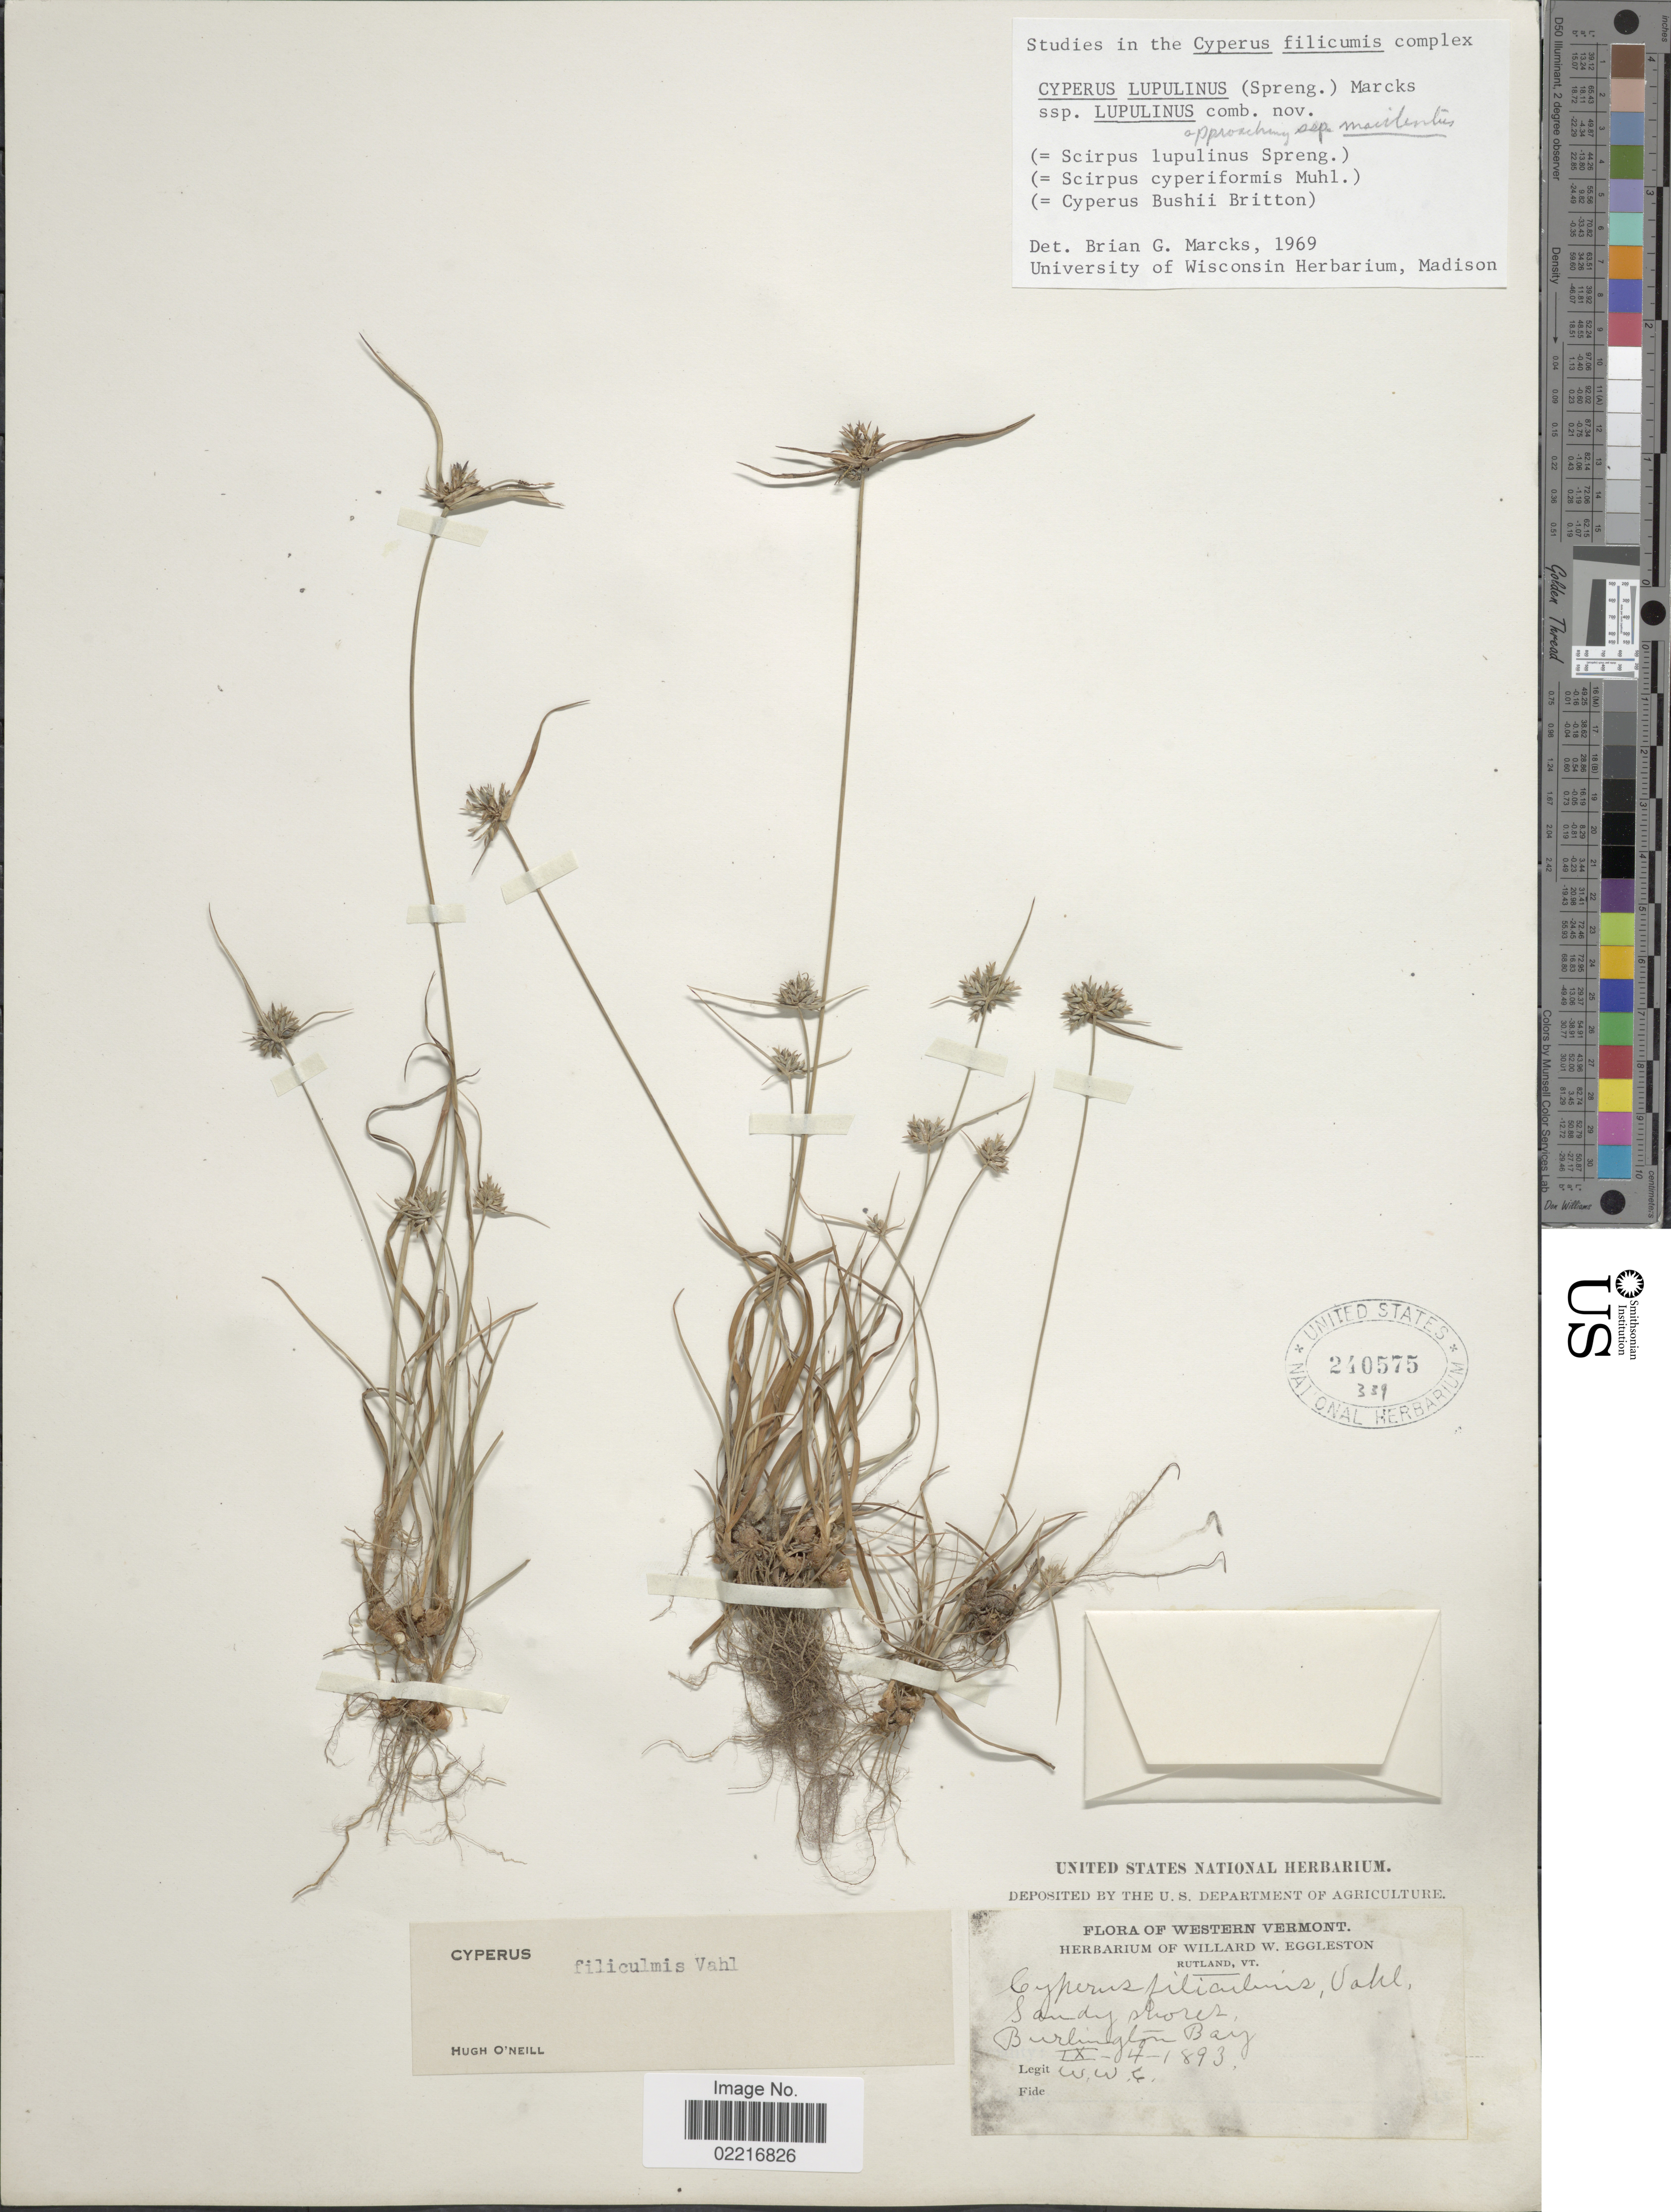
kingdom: Plantae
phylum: Tracheophyta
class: Liliopsida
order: Poales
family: Cyperaceae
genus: Cyperus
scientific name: Cyperus lupulinus subsp. lupulinus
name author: (Spreng.) Marcks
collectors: W. W. Eggleston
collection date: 1893-09-04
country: United States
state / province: Vermont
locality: Western Vermont, Burlington Bay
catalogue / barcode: US 240575